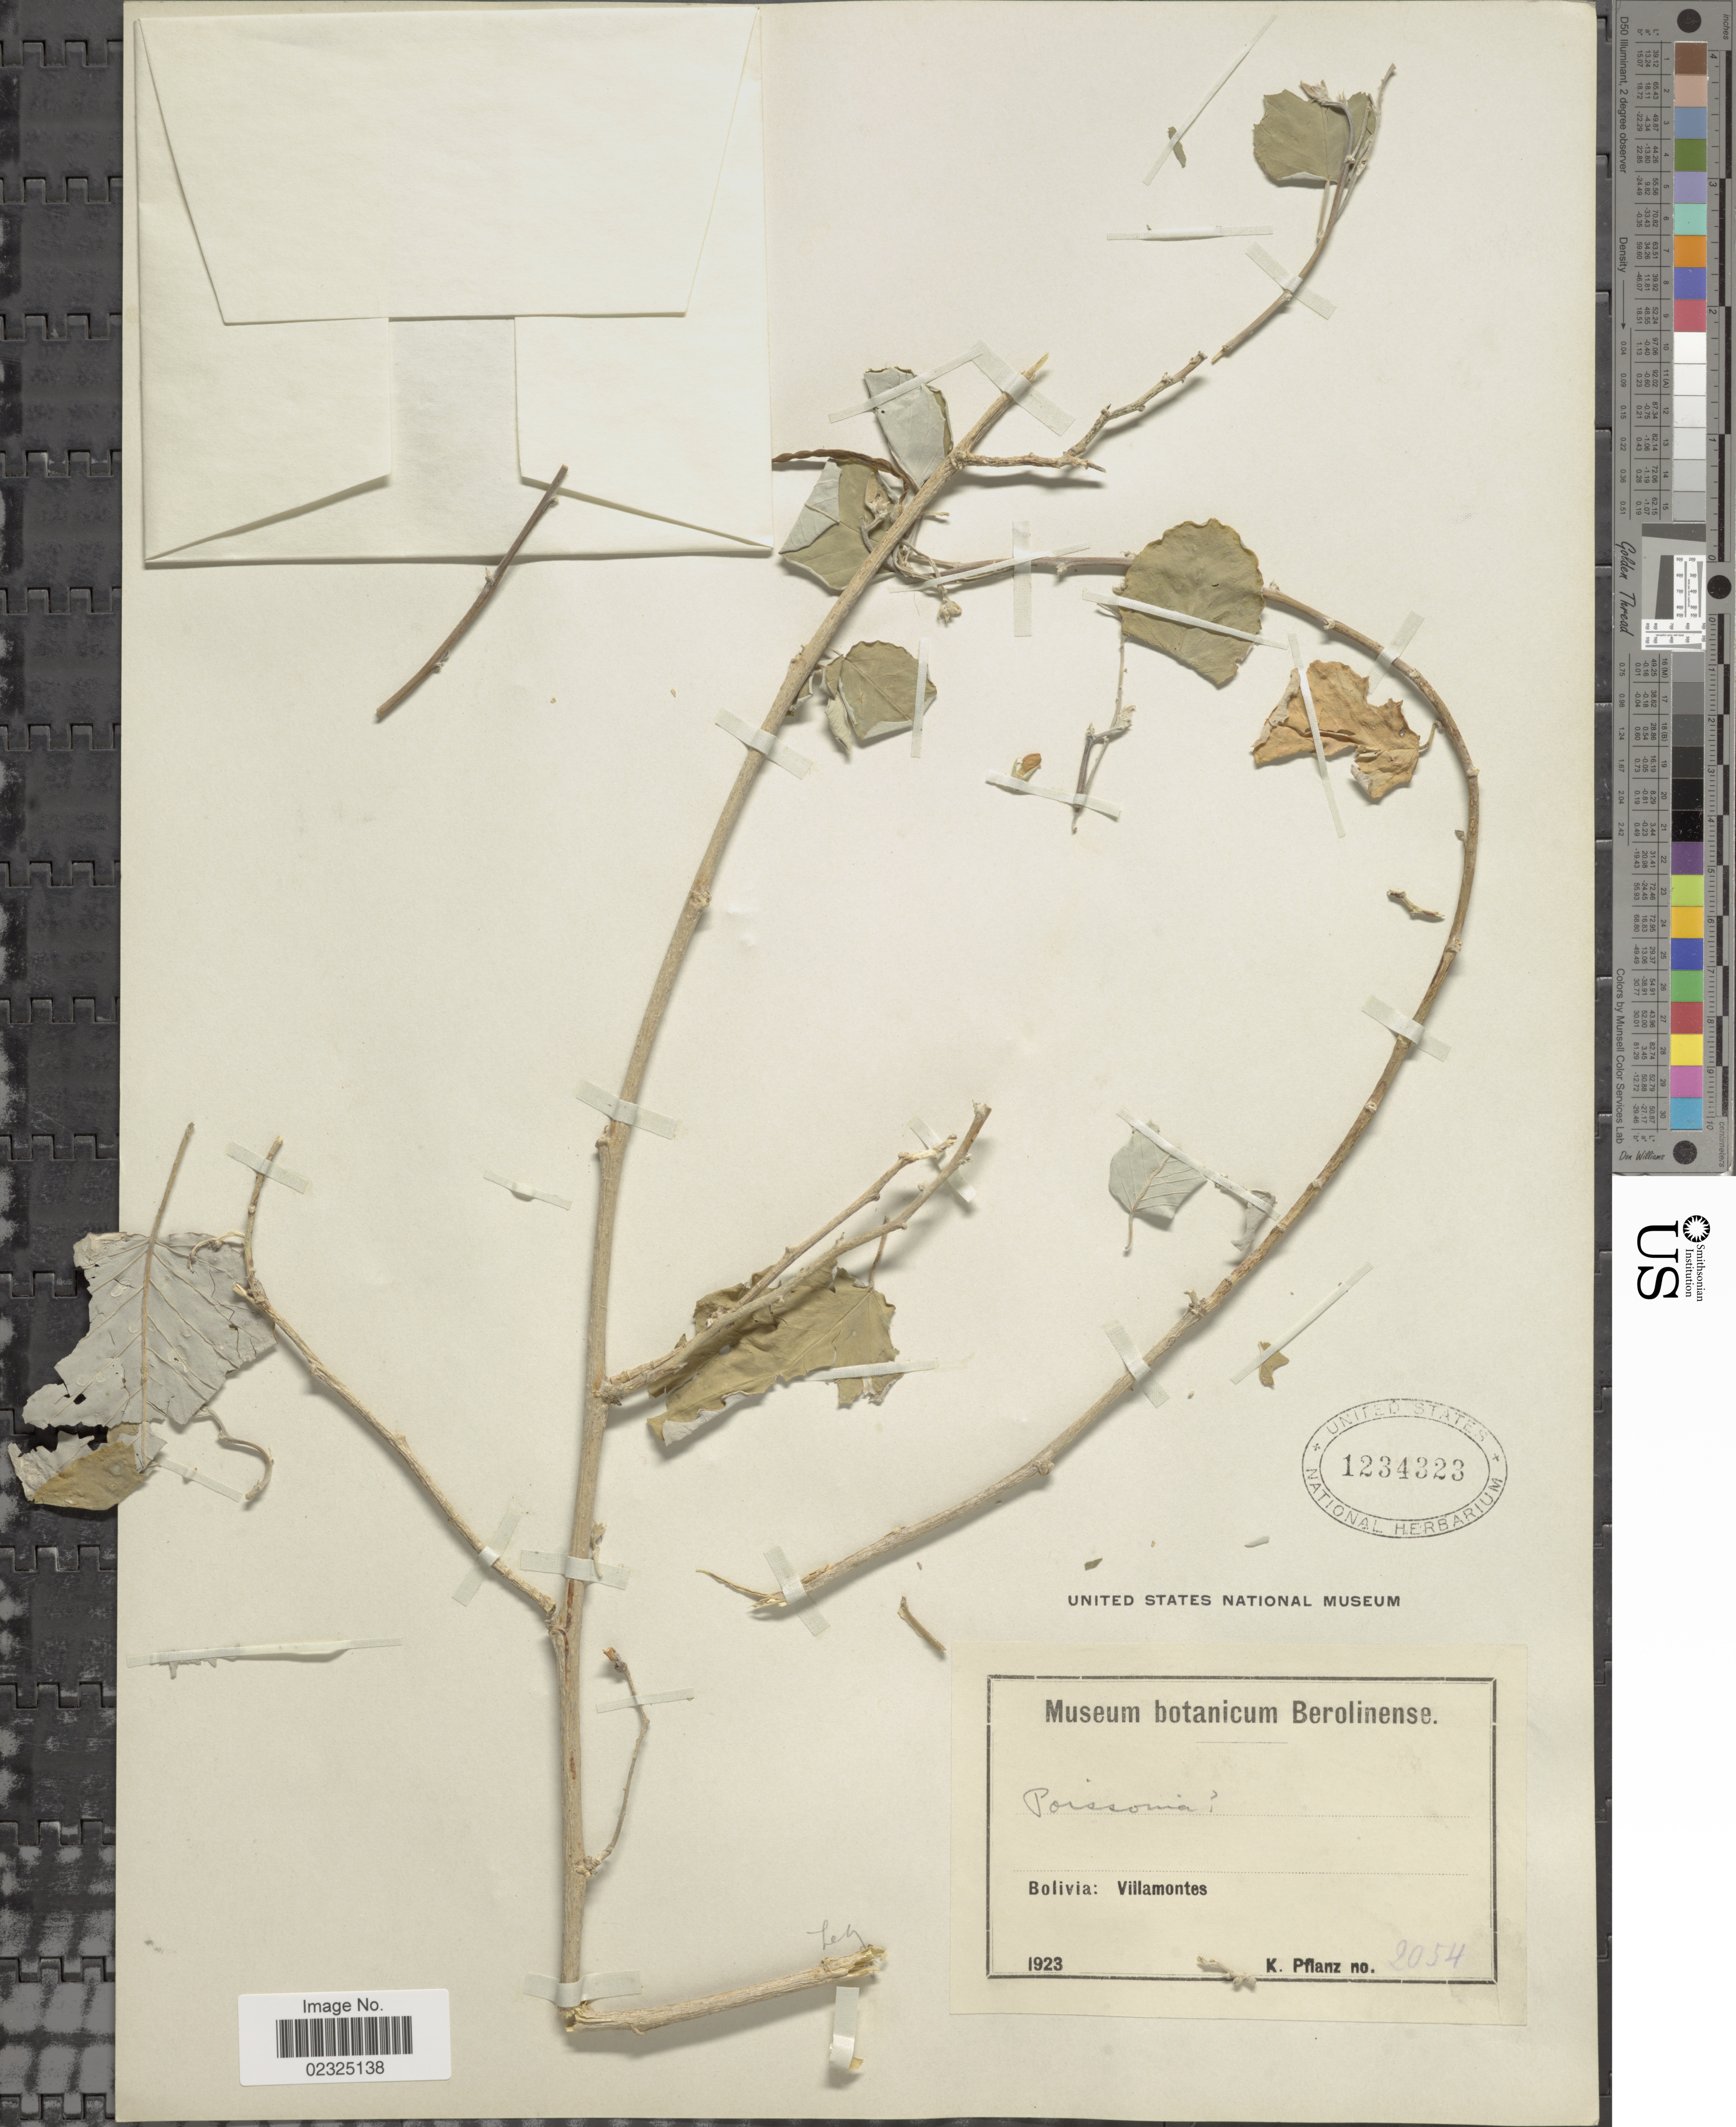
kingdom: Plantae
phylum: Tracheophyta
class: Magnoliopsida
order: Fabales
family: Fabaceae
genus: Poissonia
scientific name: Poissonia sp.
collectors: K. Pflanz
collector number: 2054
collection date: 1923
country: Bolivia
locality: Villamontes.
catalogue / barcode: US 1234323